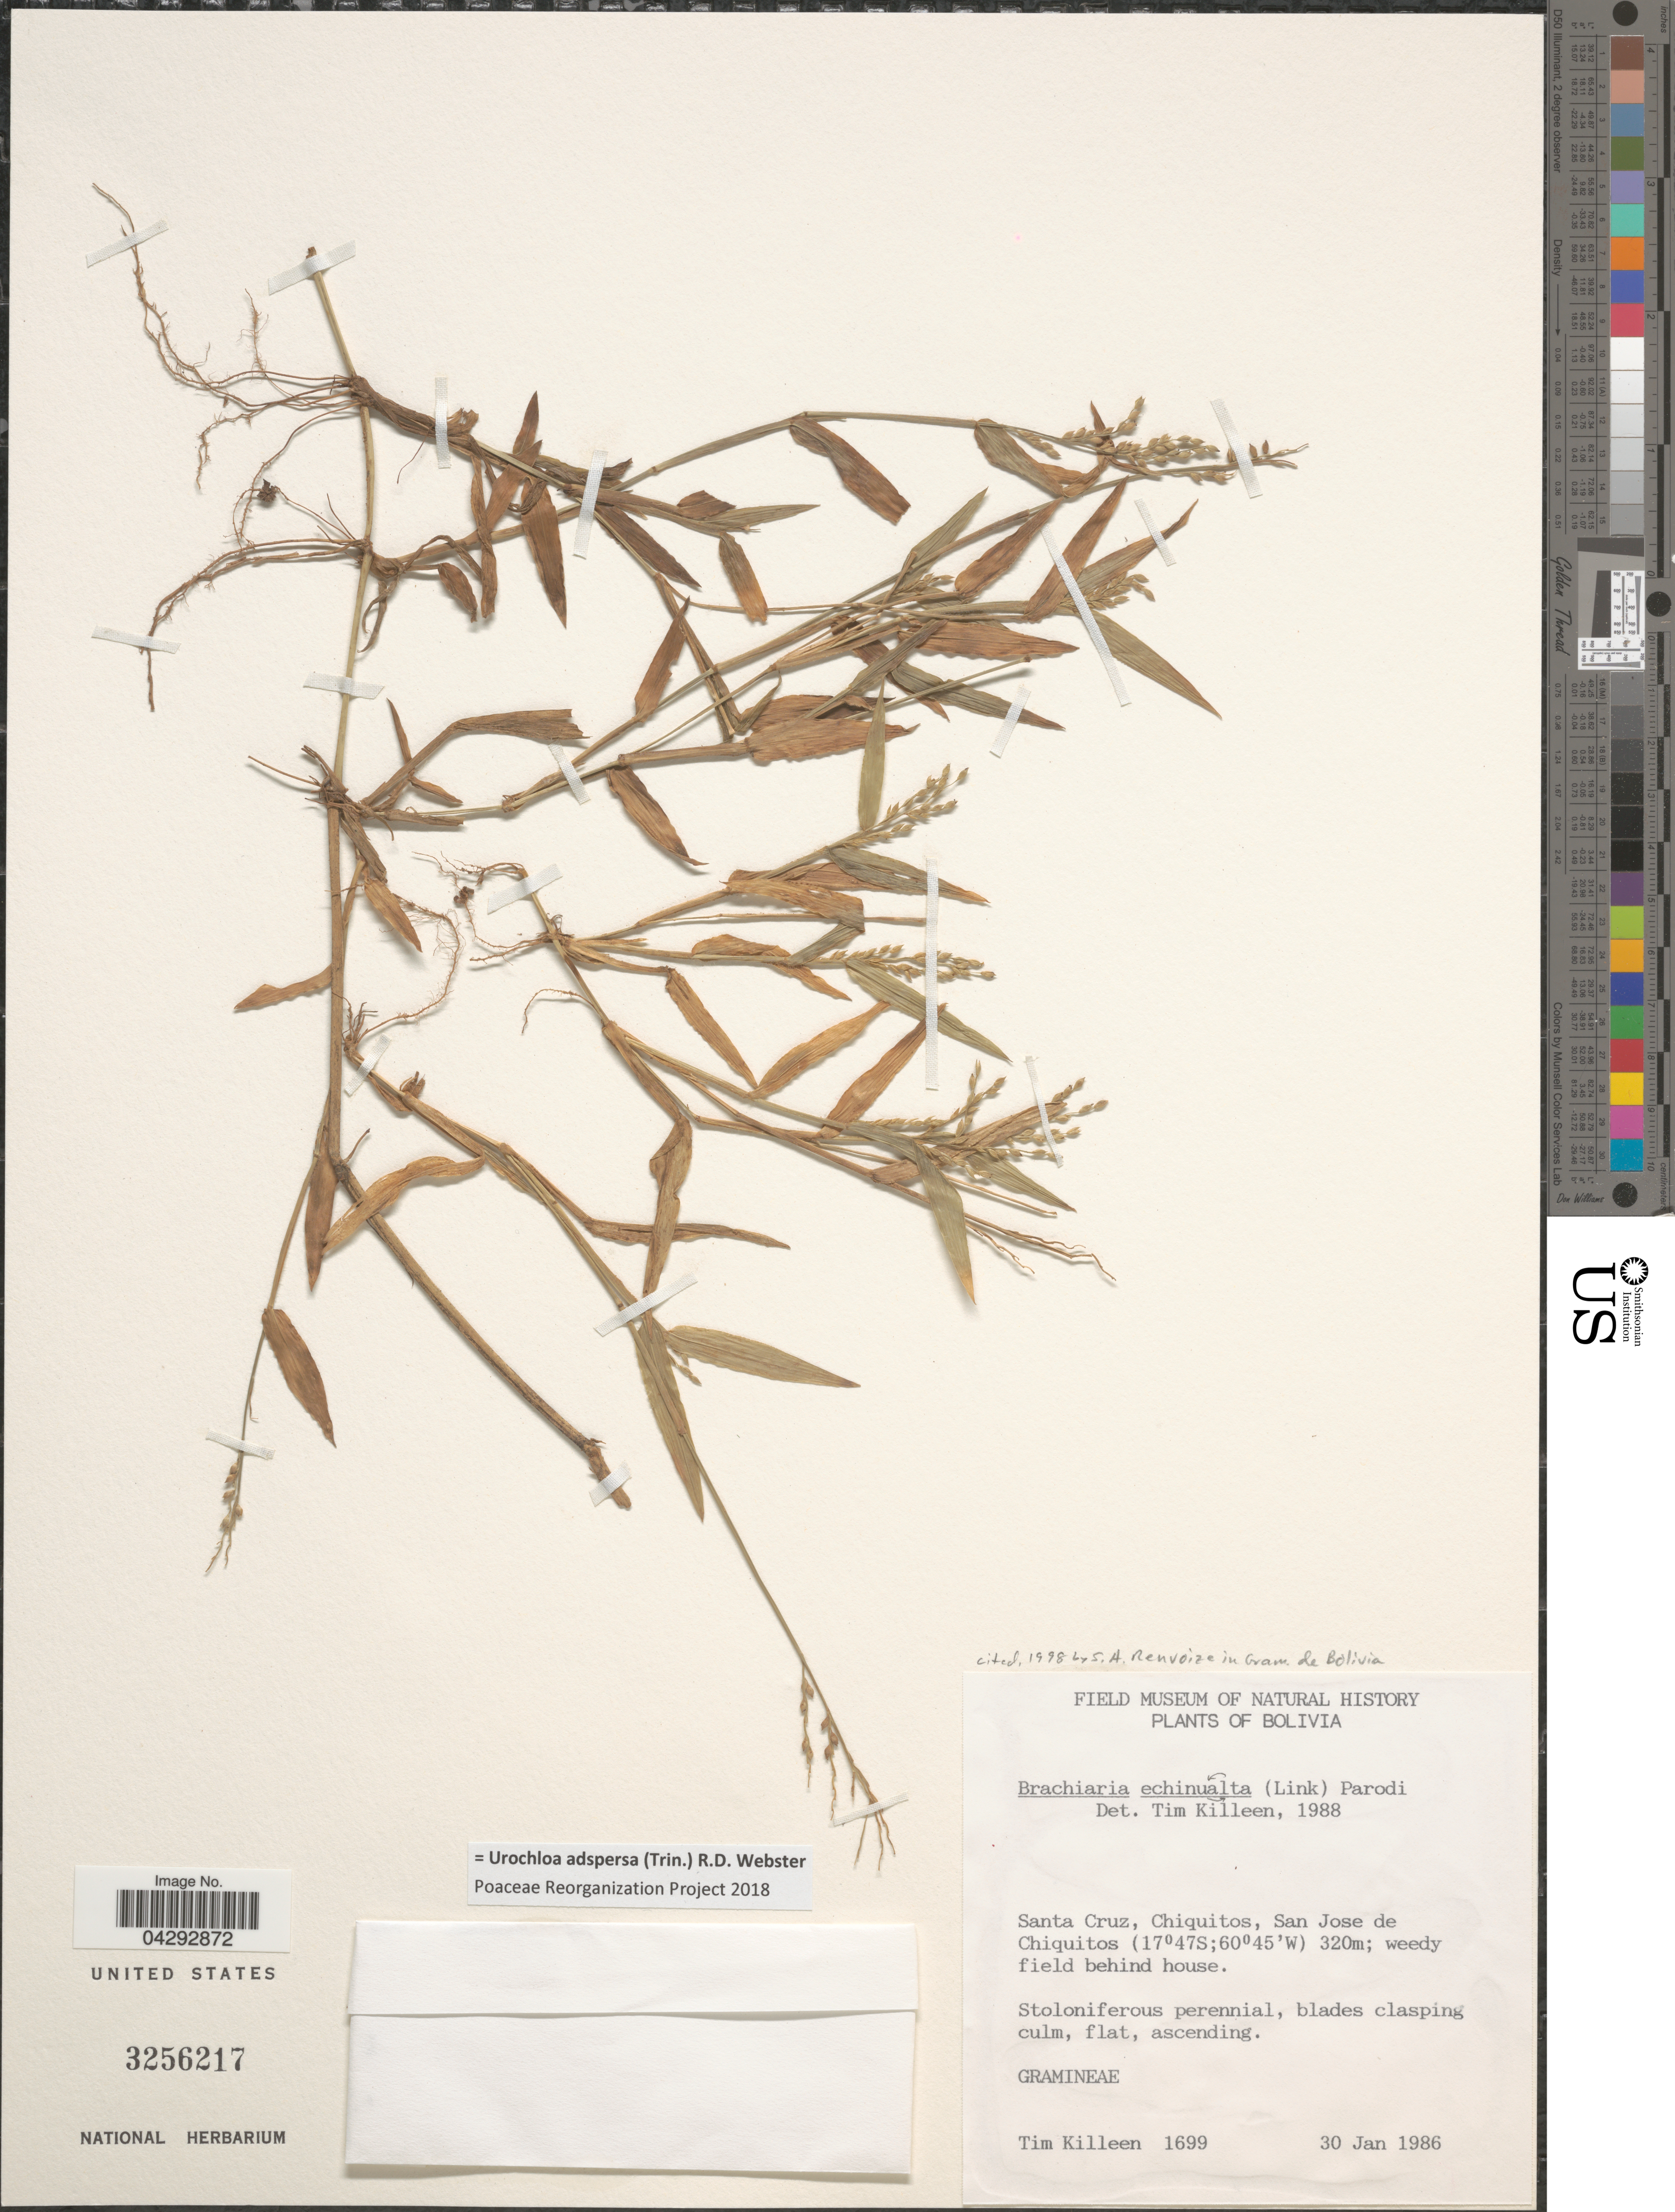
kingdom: Plantae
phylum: Tracheophyta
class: Liliopsida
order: Poales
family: Poaceae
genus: Urochloa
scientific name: Urochloa adspersa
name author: (Trin.) R.D. Webster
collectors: T. J. Killeen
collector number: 1699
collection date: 1986-01-30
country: Bolivia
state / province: Santa Cruz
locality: Chiquitos, San Jose de Chiquitos; weedy field behind house.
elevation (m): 320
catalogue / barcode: US 3256217